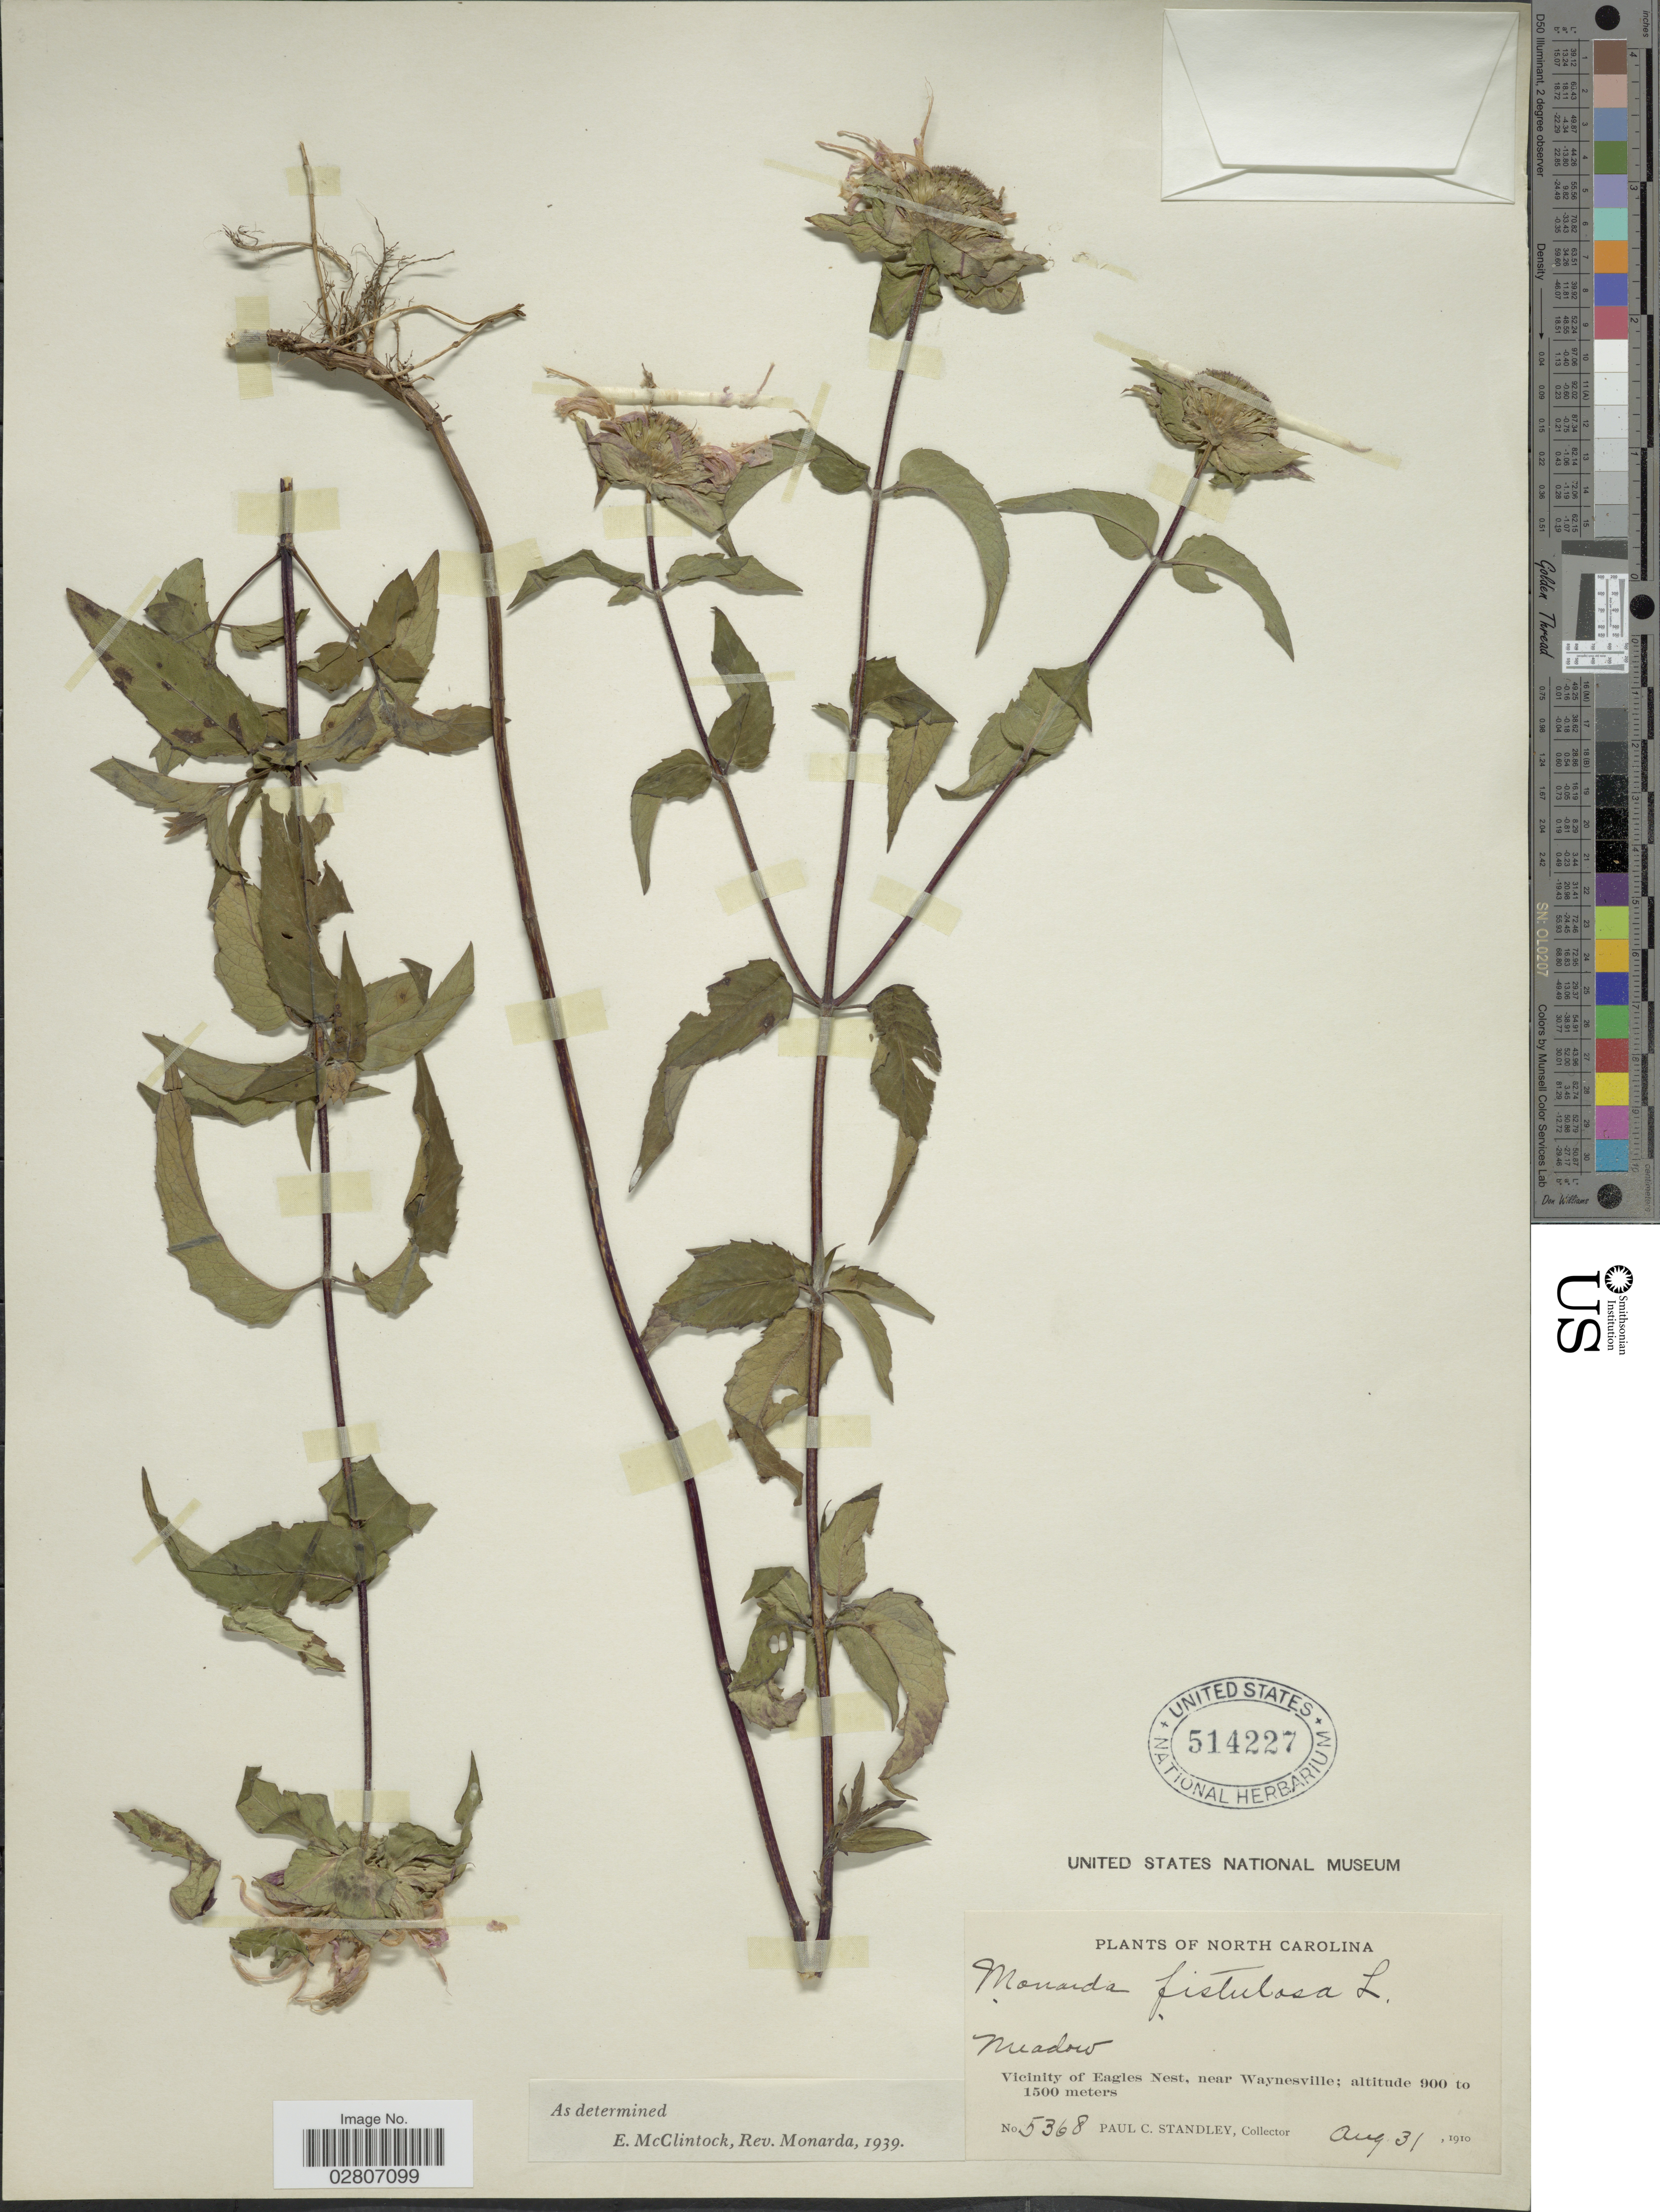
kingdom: Plantae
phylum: Tracheophyta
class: Magnoliopsida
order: Lamiales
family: Lamiaceae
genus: Monarda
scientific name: Monarda fistulosa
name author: L.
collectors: P. C. Standley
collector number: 5368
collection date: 1910-08-31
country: United States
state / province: North Carolina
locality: Vicinity of Eagles Nest, near Waynesville.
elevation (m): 900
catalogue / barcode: US 514227